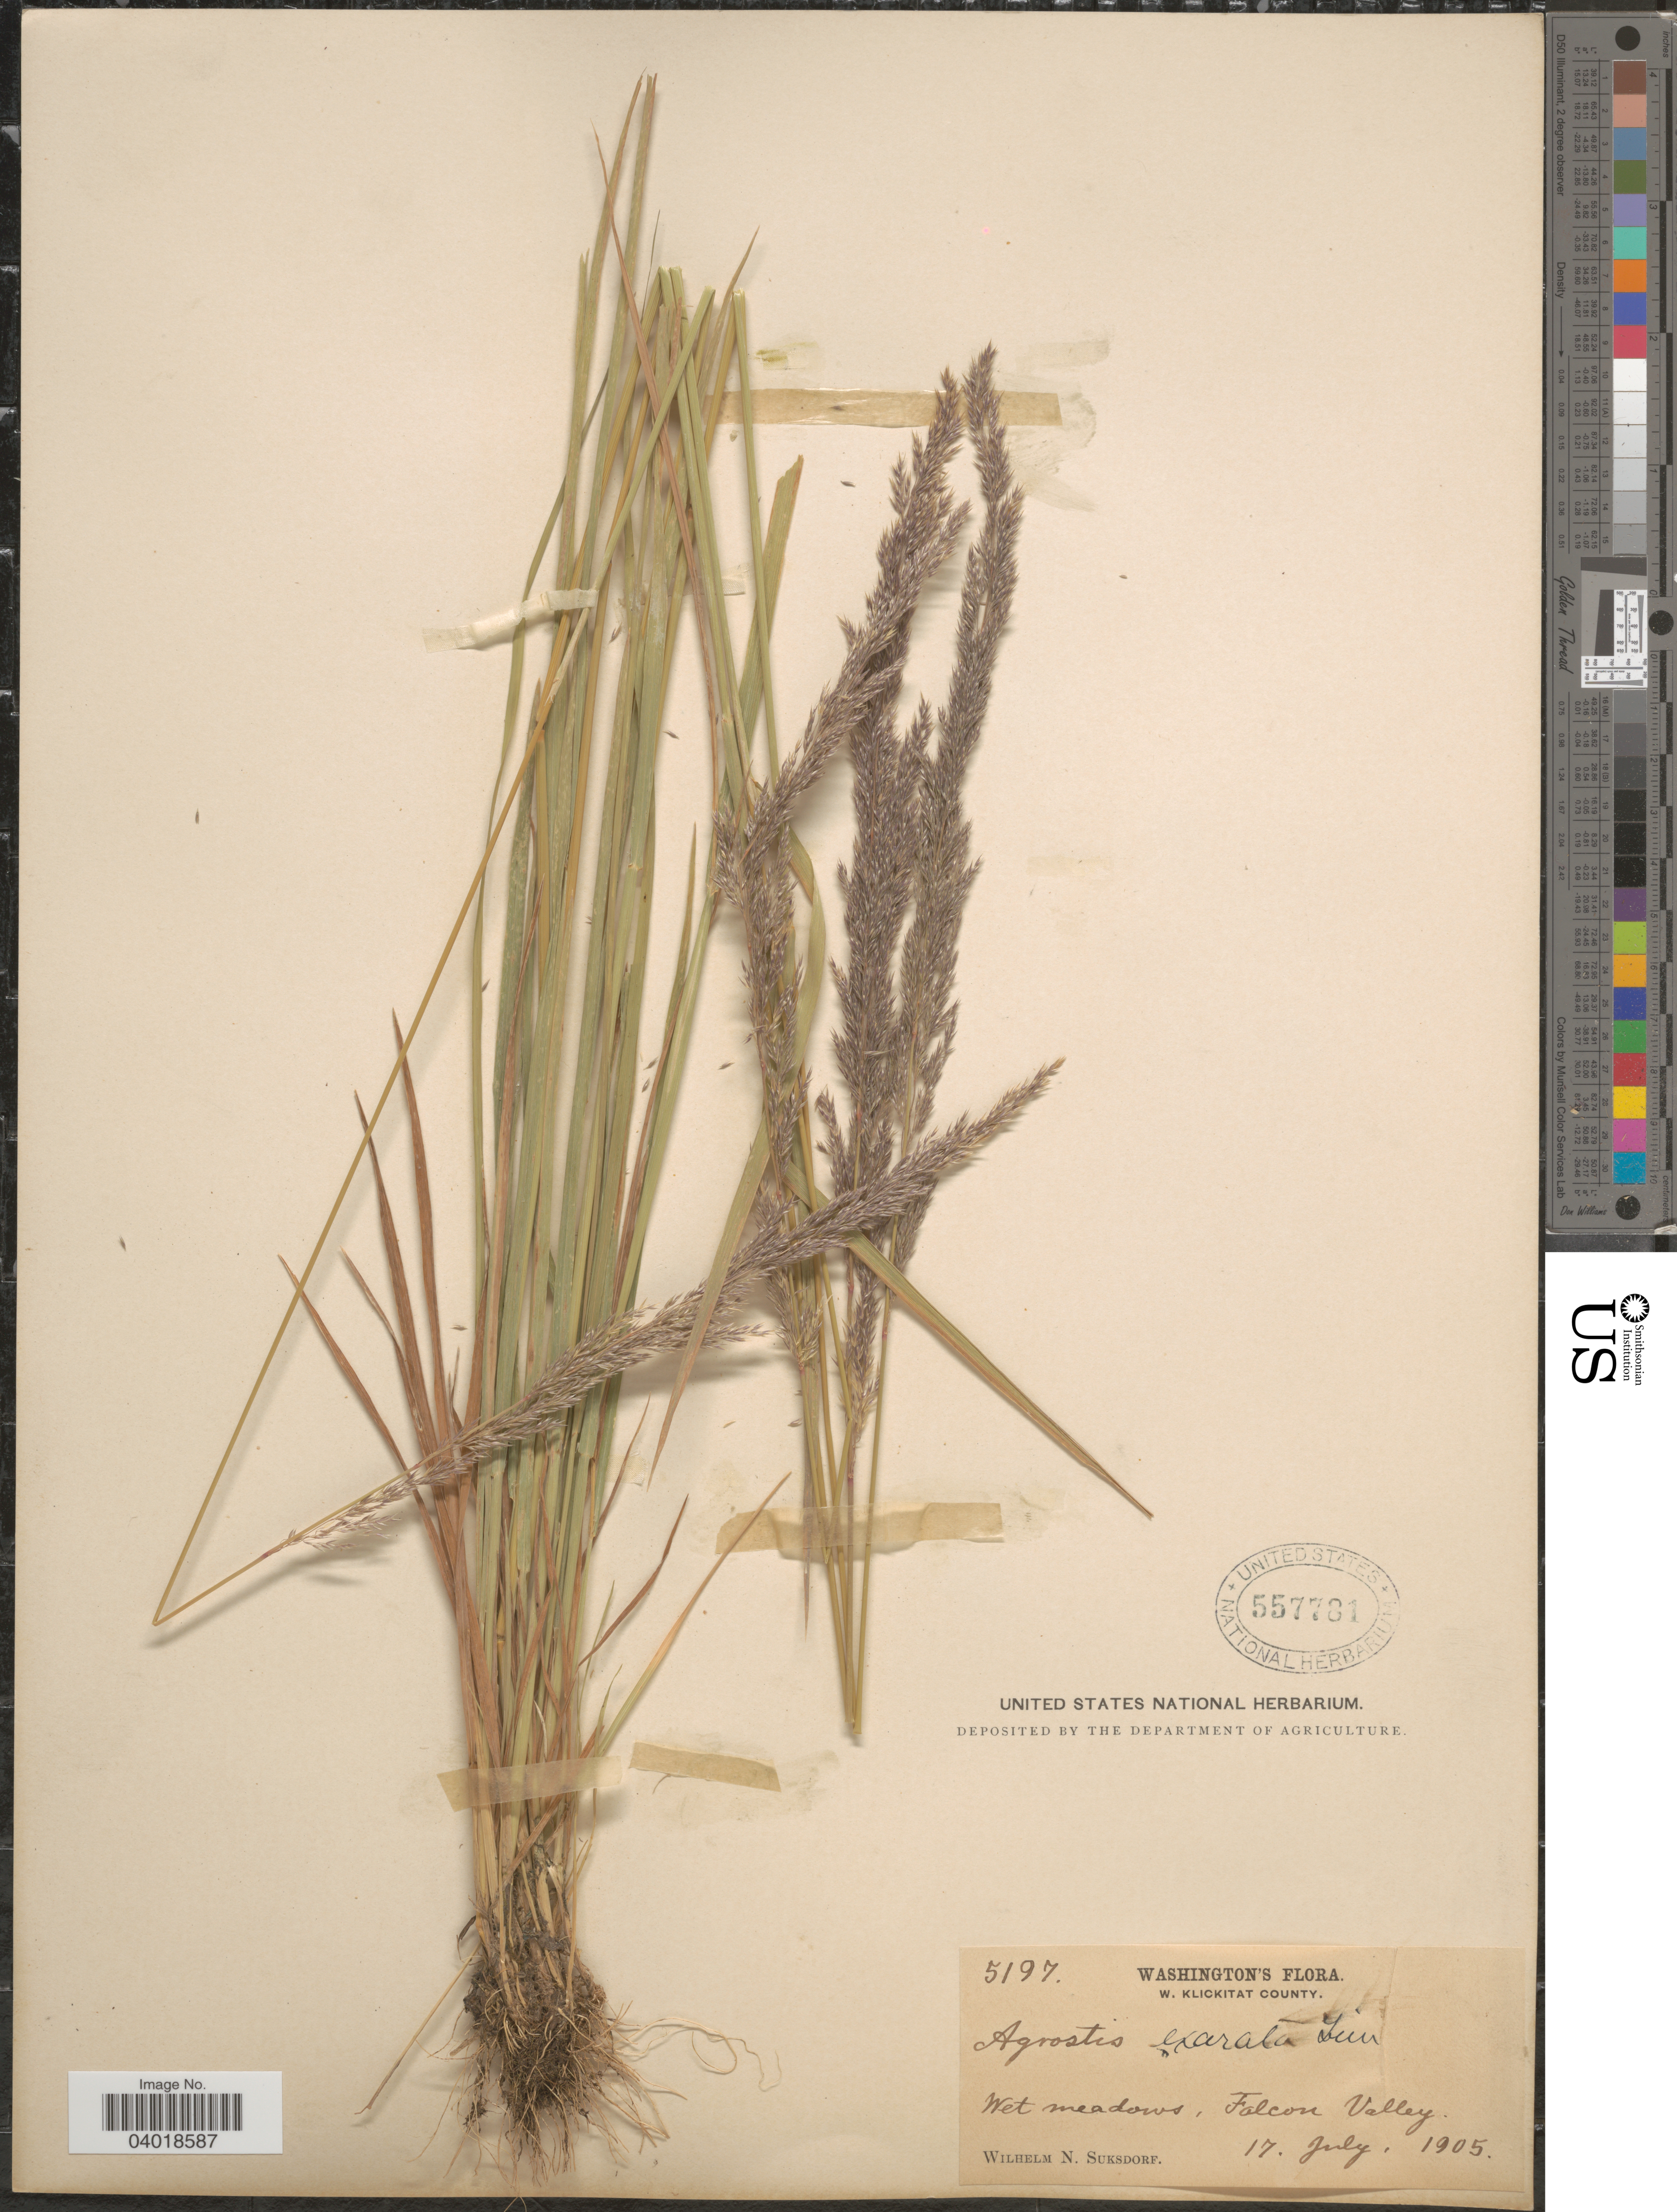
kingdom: Plantae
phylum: Tracheophyta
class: Liliopsida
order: Poales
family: Poaceae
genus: Agrostis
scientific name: Agrostis exarata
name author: Trin.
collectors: W. N. Suksdorf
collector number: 5197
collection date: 1905-07-17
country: United States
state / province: Washington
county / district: Klickitat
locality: W. Klickitat County. Wet meadows. Falcon Valley.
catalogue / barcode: US 557781